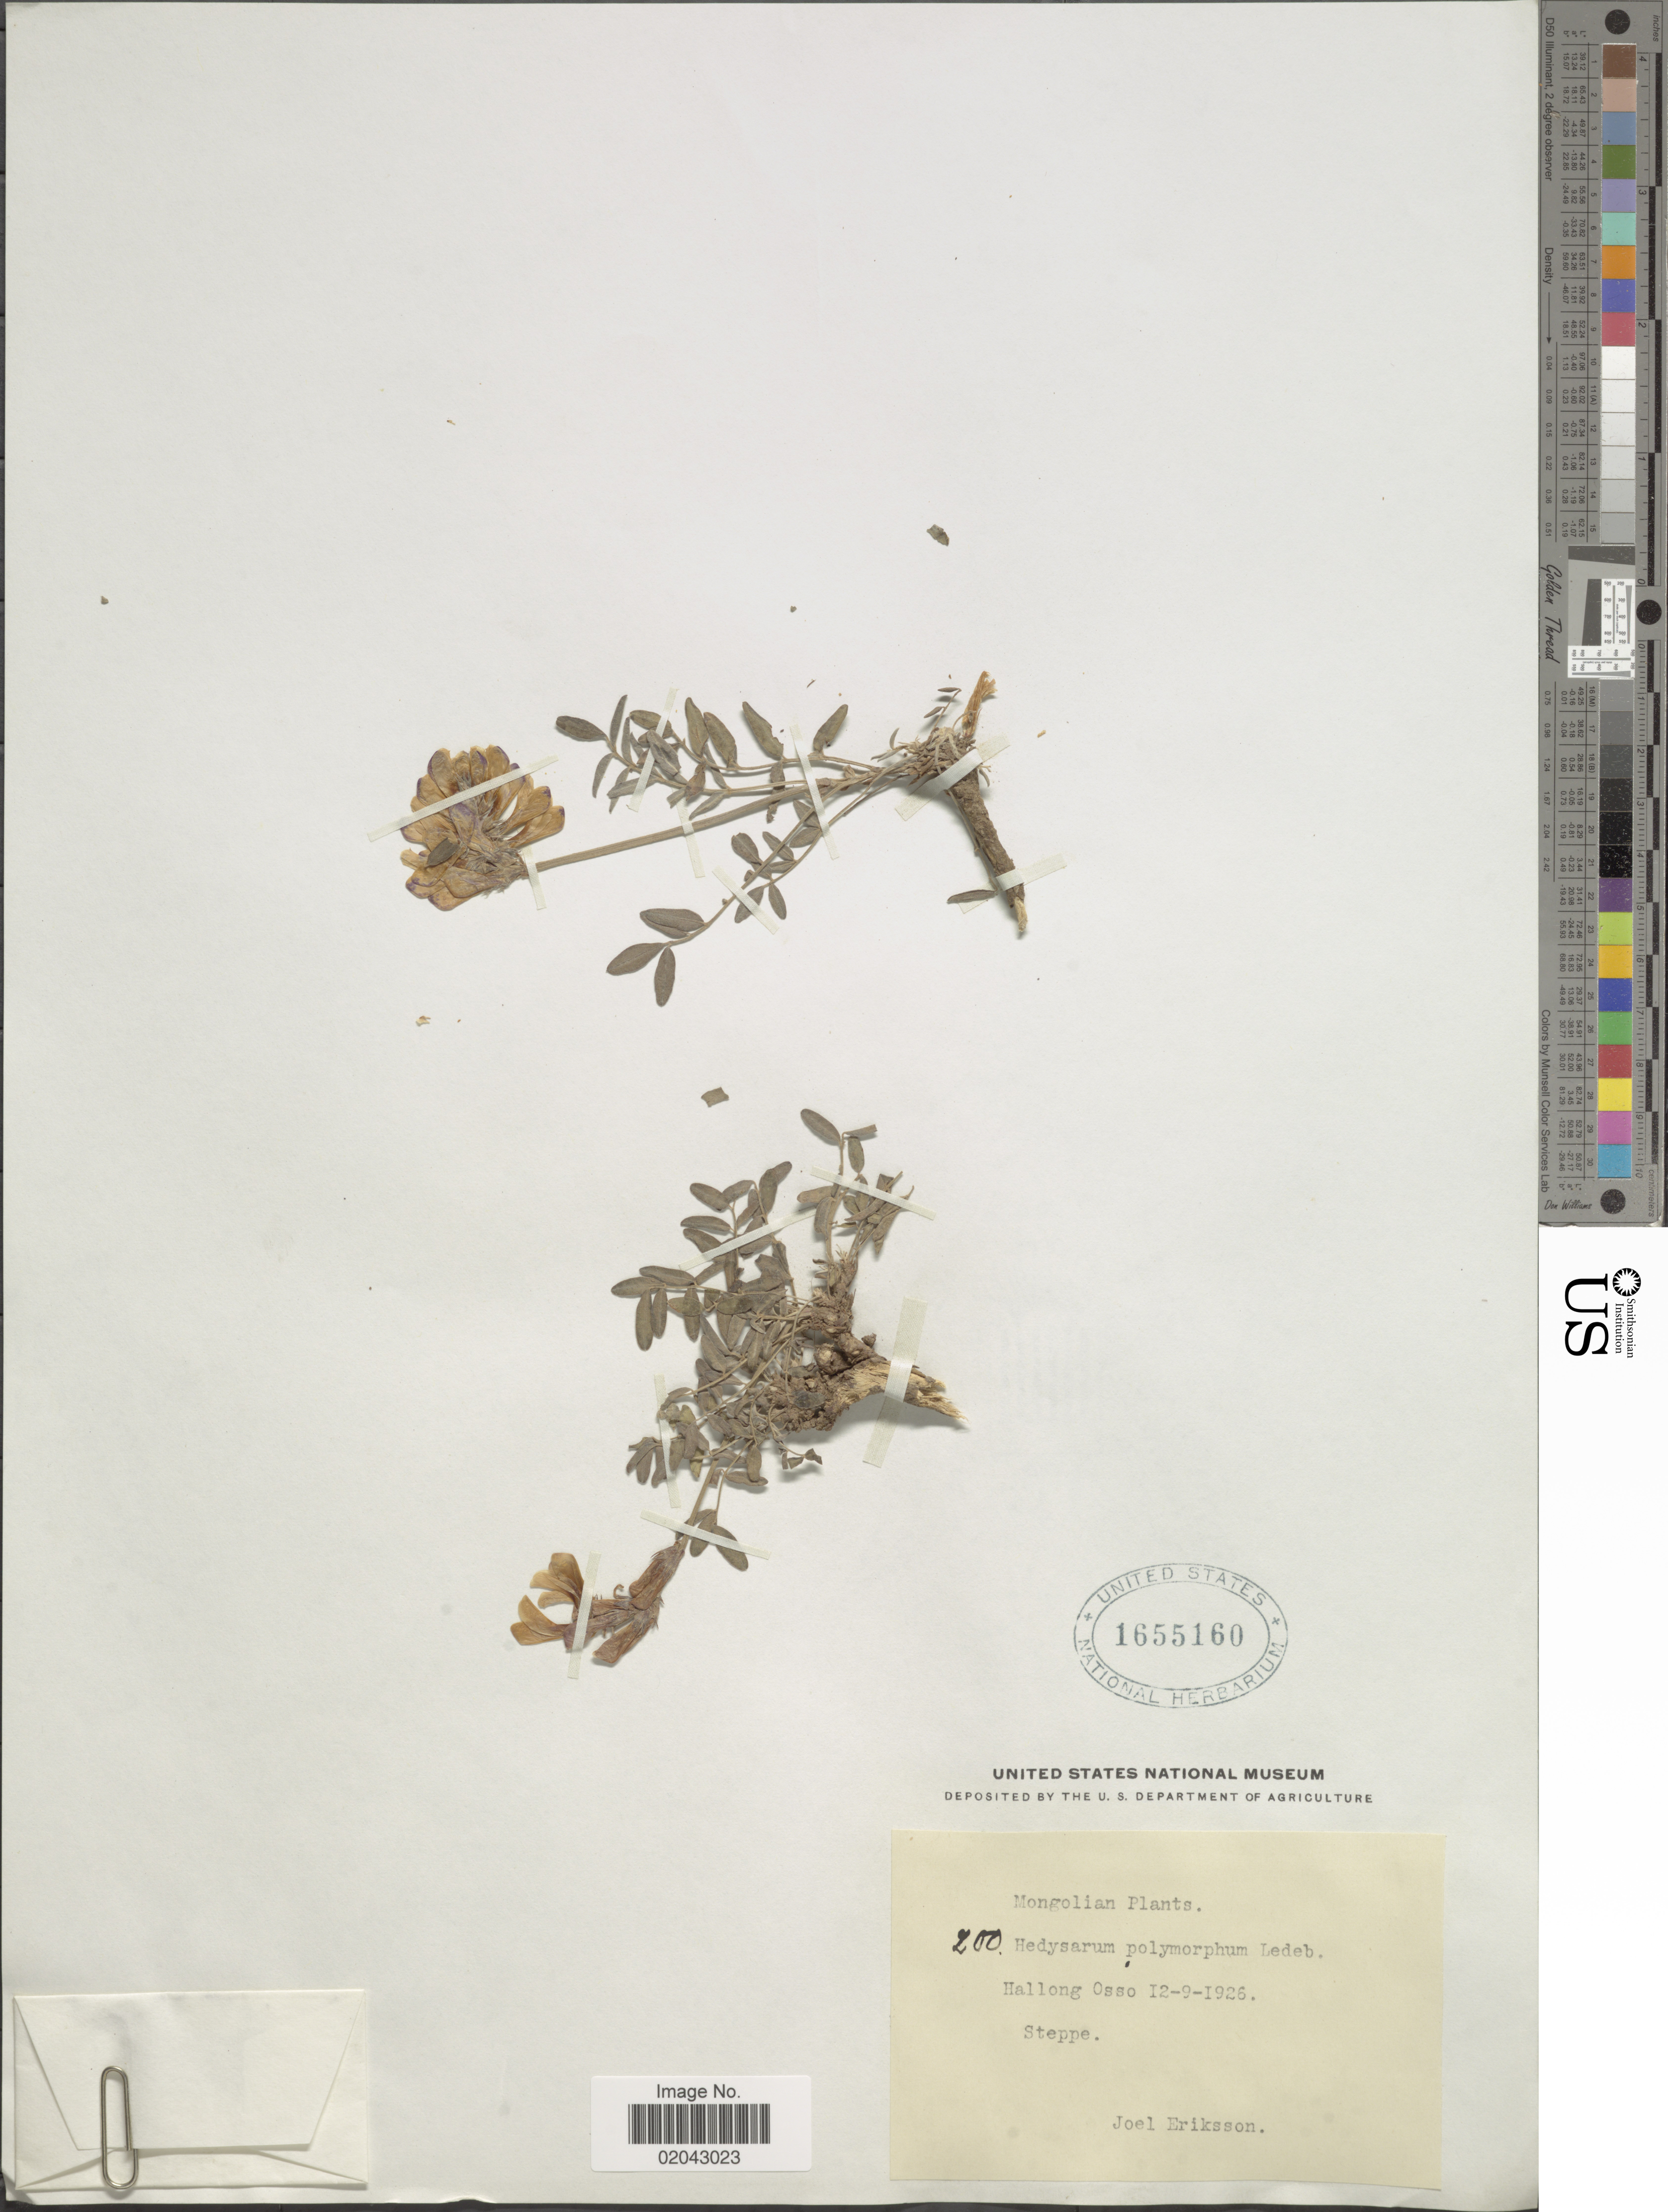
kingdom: Plantae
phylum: Tracheophyta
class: Magnoliopsida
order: Fabales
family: Fabaceae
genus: Hedysarum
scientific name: Hedysarum polymorphum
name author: Ledeb.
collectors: J. Eriksson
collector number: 200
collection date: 1926-09-12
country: Mongolia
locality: Hallong Osso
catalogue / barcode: US 1655160